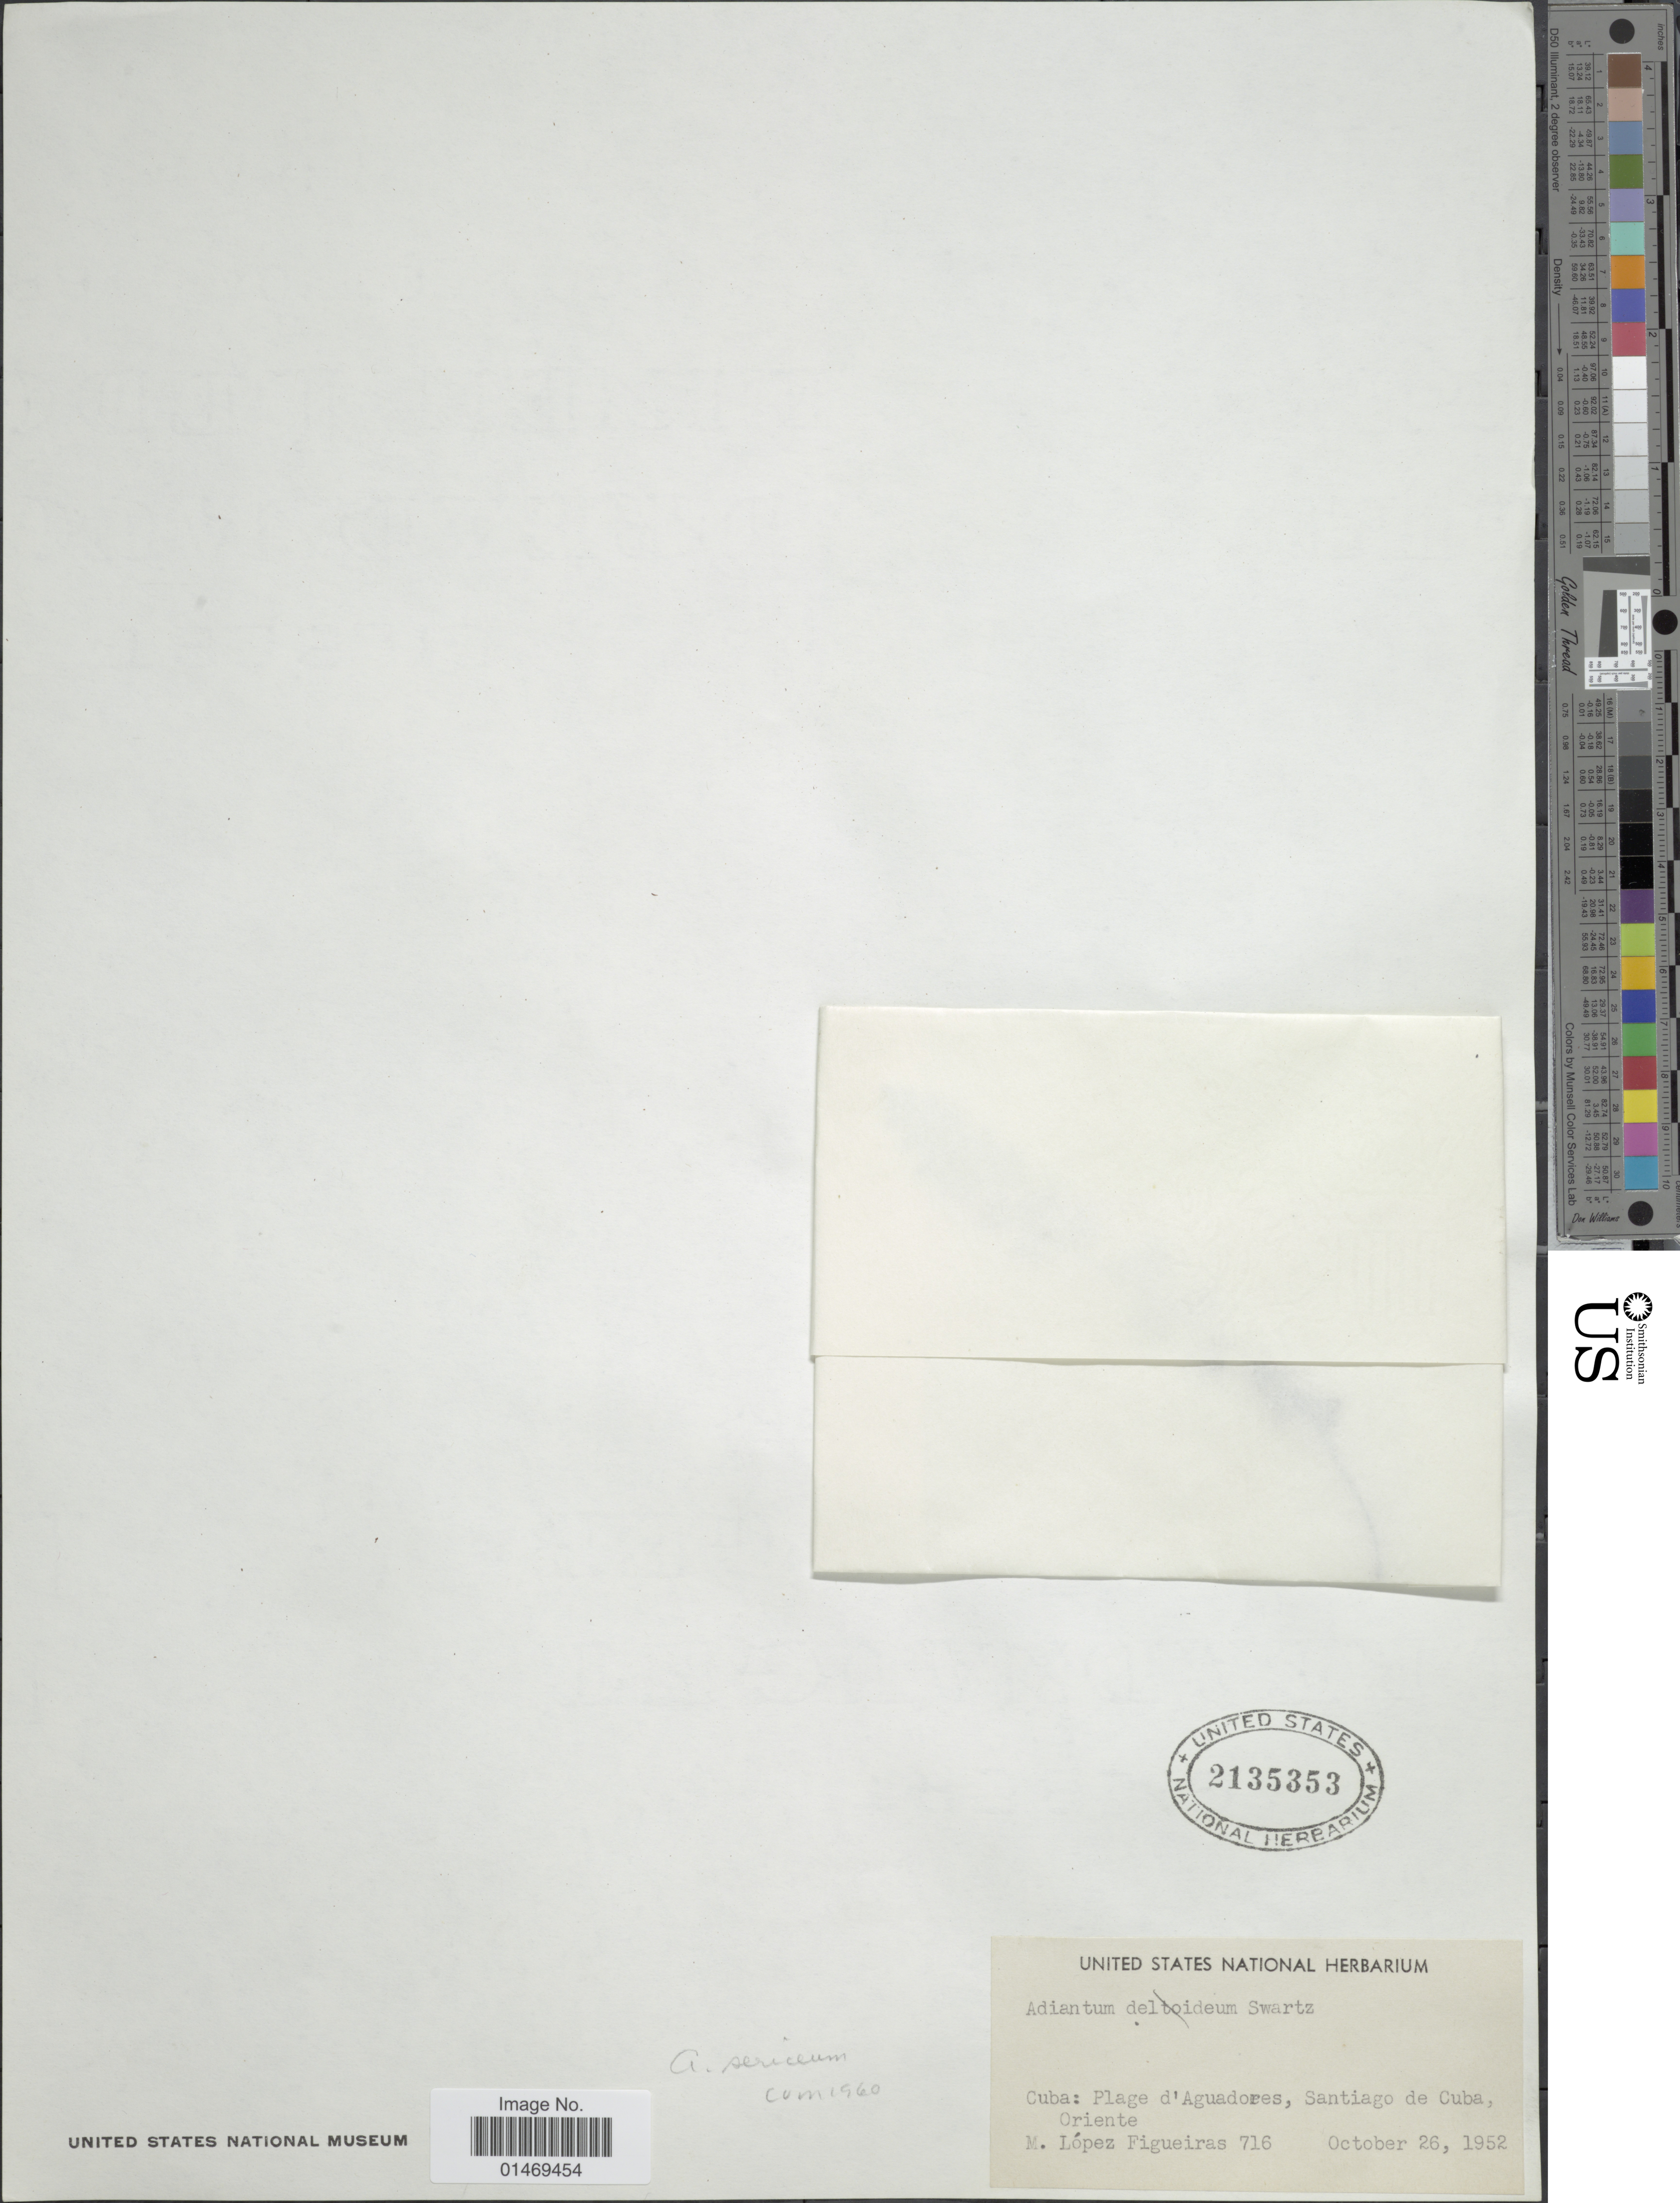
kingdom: Plantae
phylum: Tracheophyta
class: Polypodiopsida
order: Polypodiales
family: Pteridaceae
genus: Adiantum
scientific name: Adiantum sericeum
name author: D.C. Eaton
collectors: M. López Figueiras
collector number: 716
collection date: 1952-10-26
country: Cuba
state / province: Santiago de Cuba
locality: Plage d'Aguadores, Oriente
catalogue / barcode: US 2135353